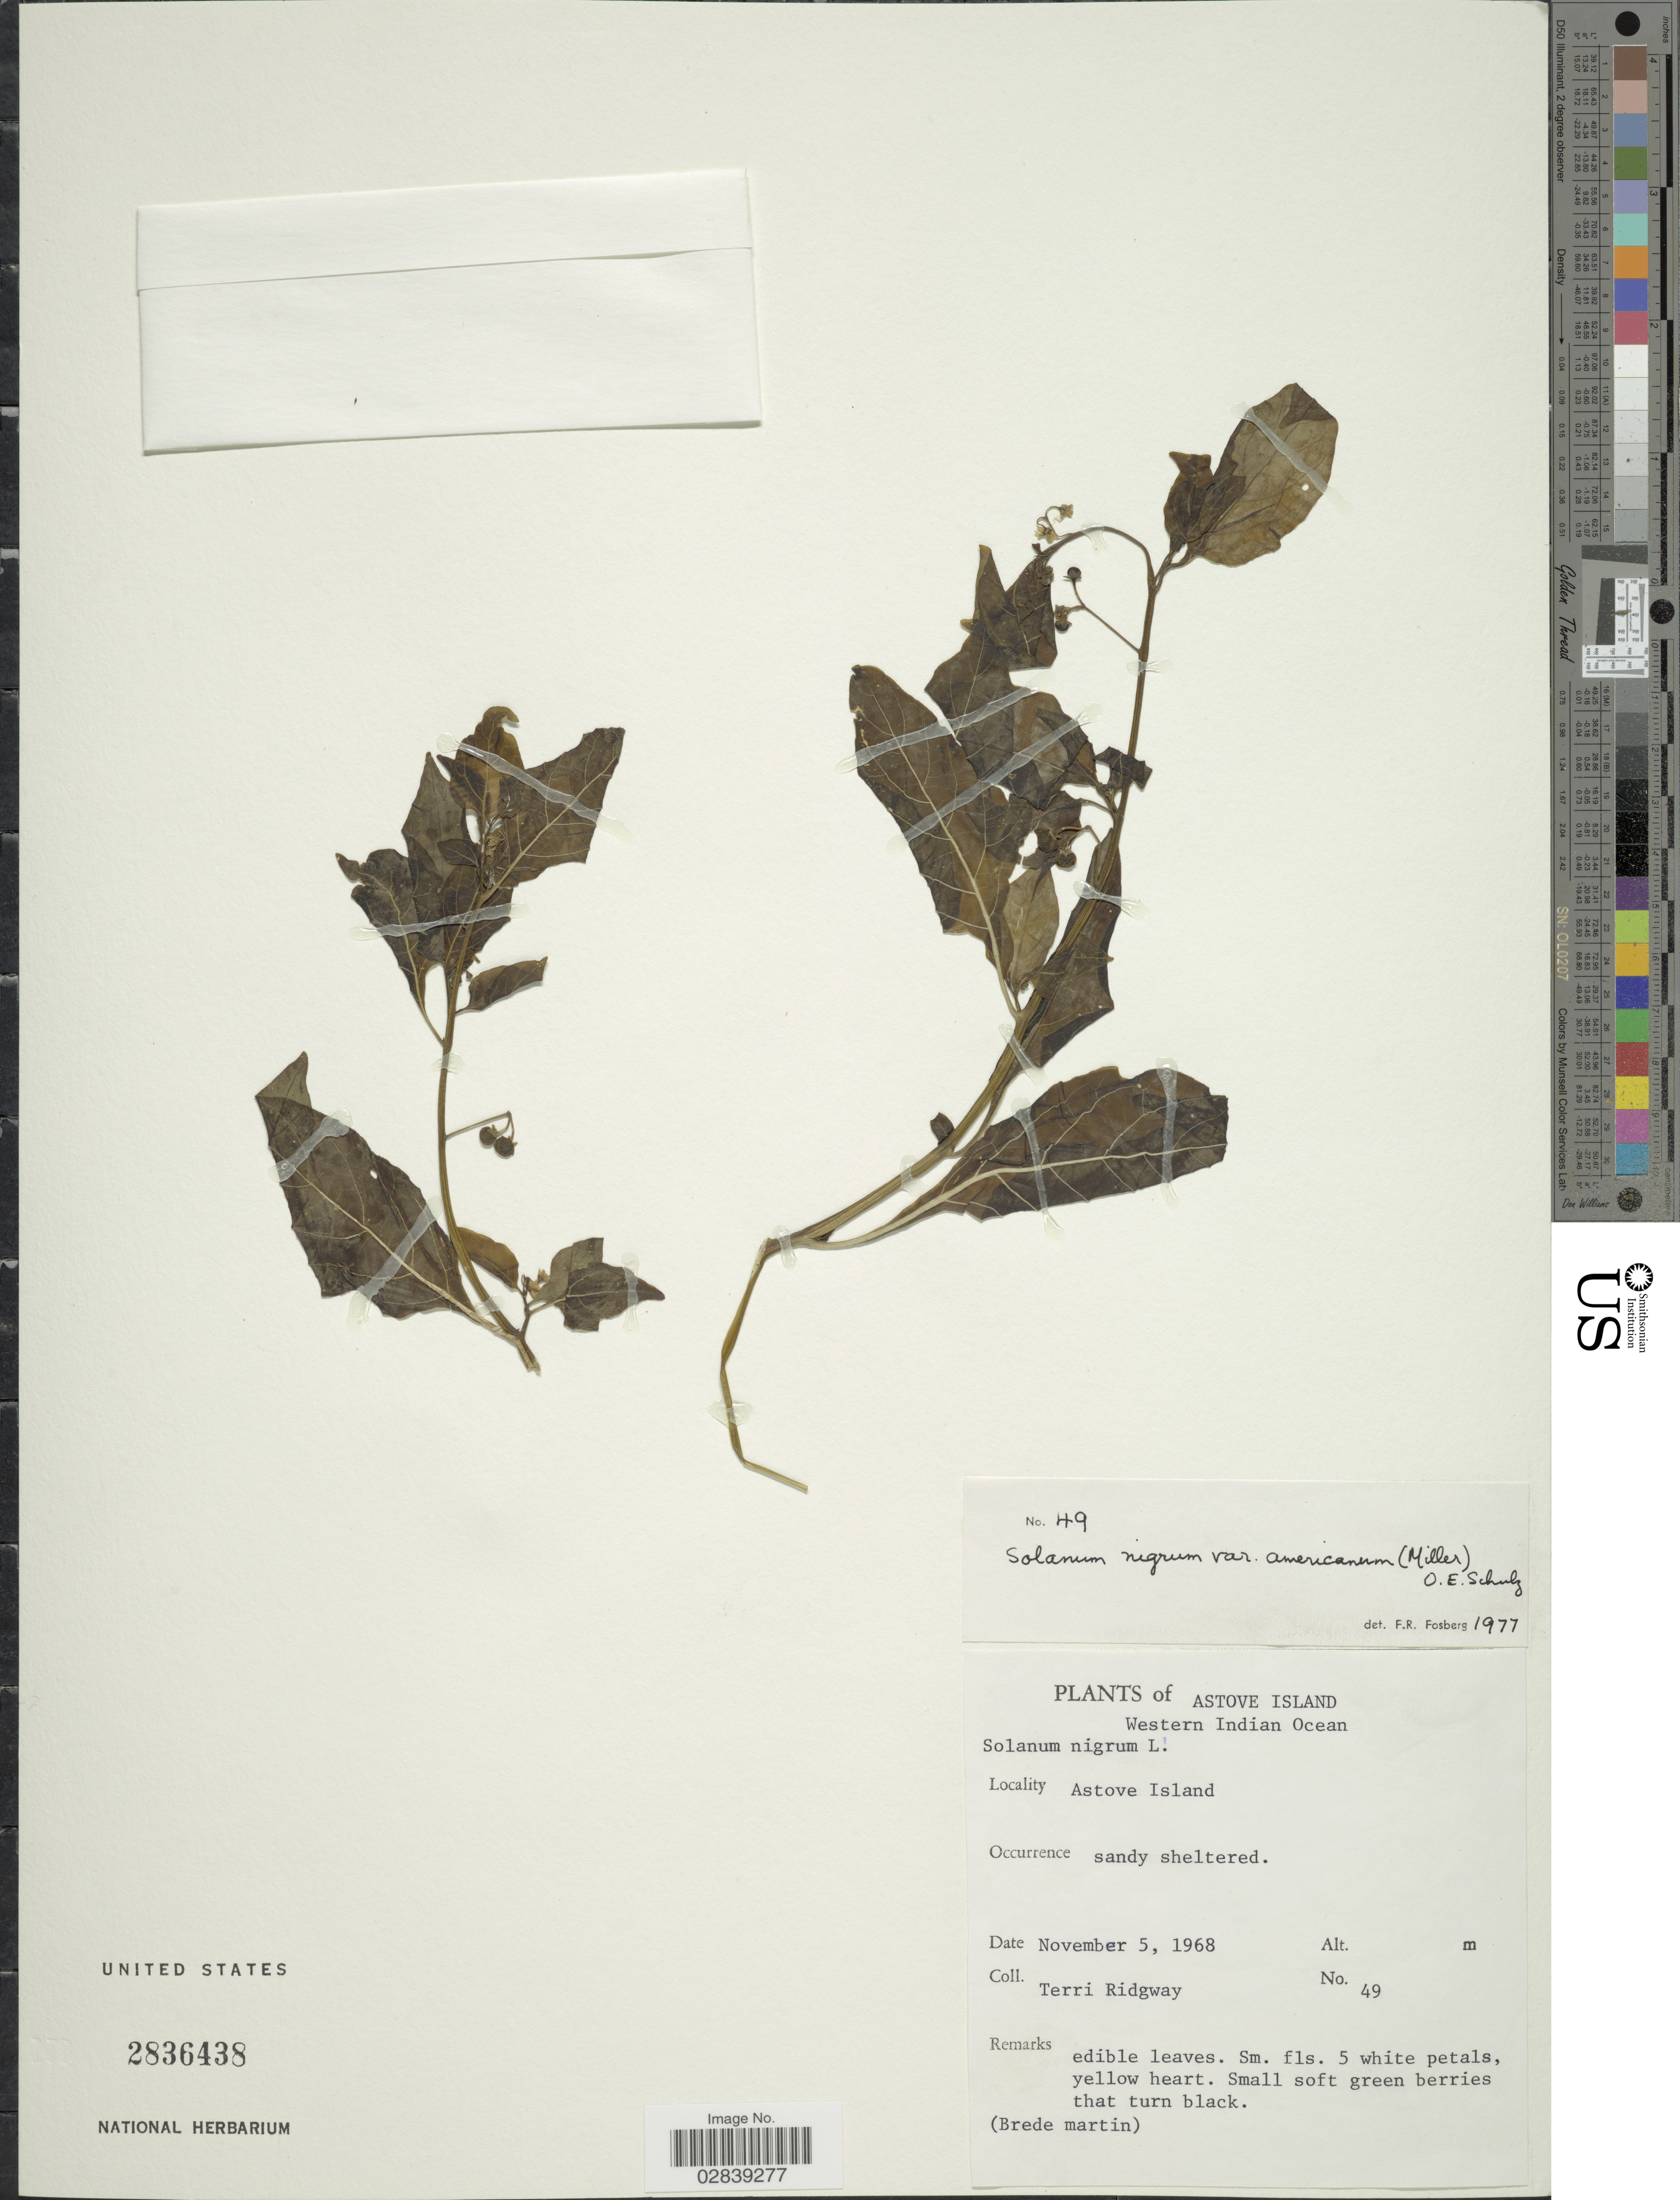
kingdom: Plantae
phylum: Tracheophyta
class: Magnoliopsida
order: Solanales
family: Solanaceae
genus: Solanum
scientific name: Solanum nigrum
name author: L.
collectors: T. Ridgway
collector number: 49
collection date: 1968-11-05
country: Seychelles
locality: Astove Island, Western Indian Ocean, Astove Island.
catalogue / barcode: US 2836438